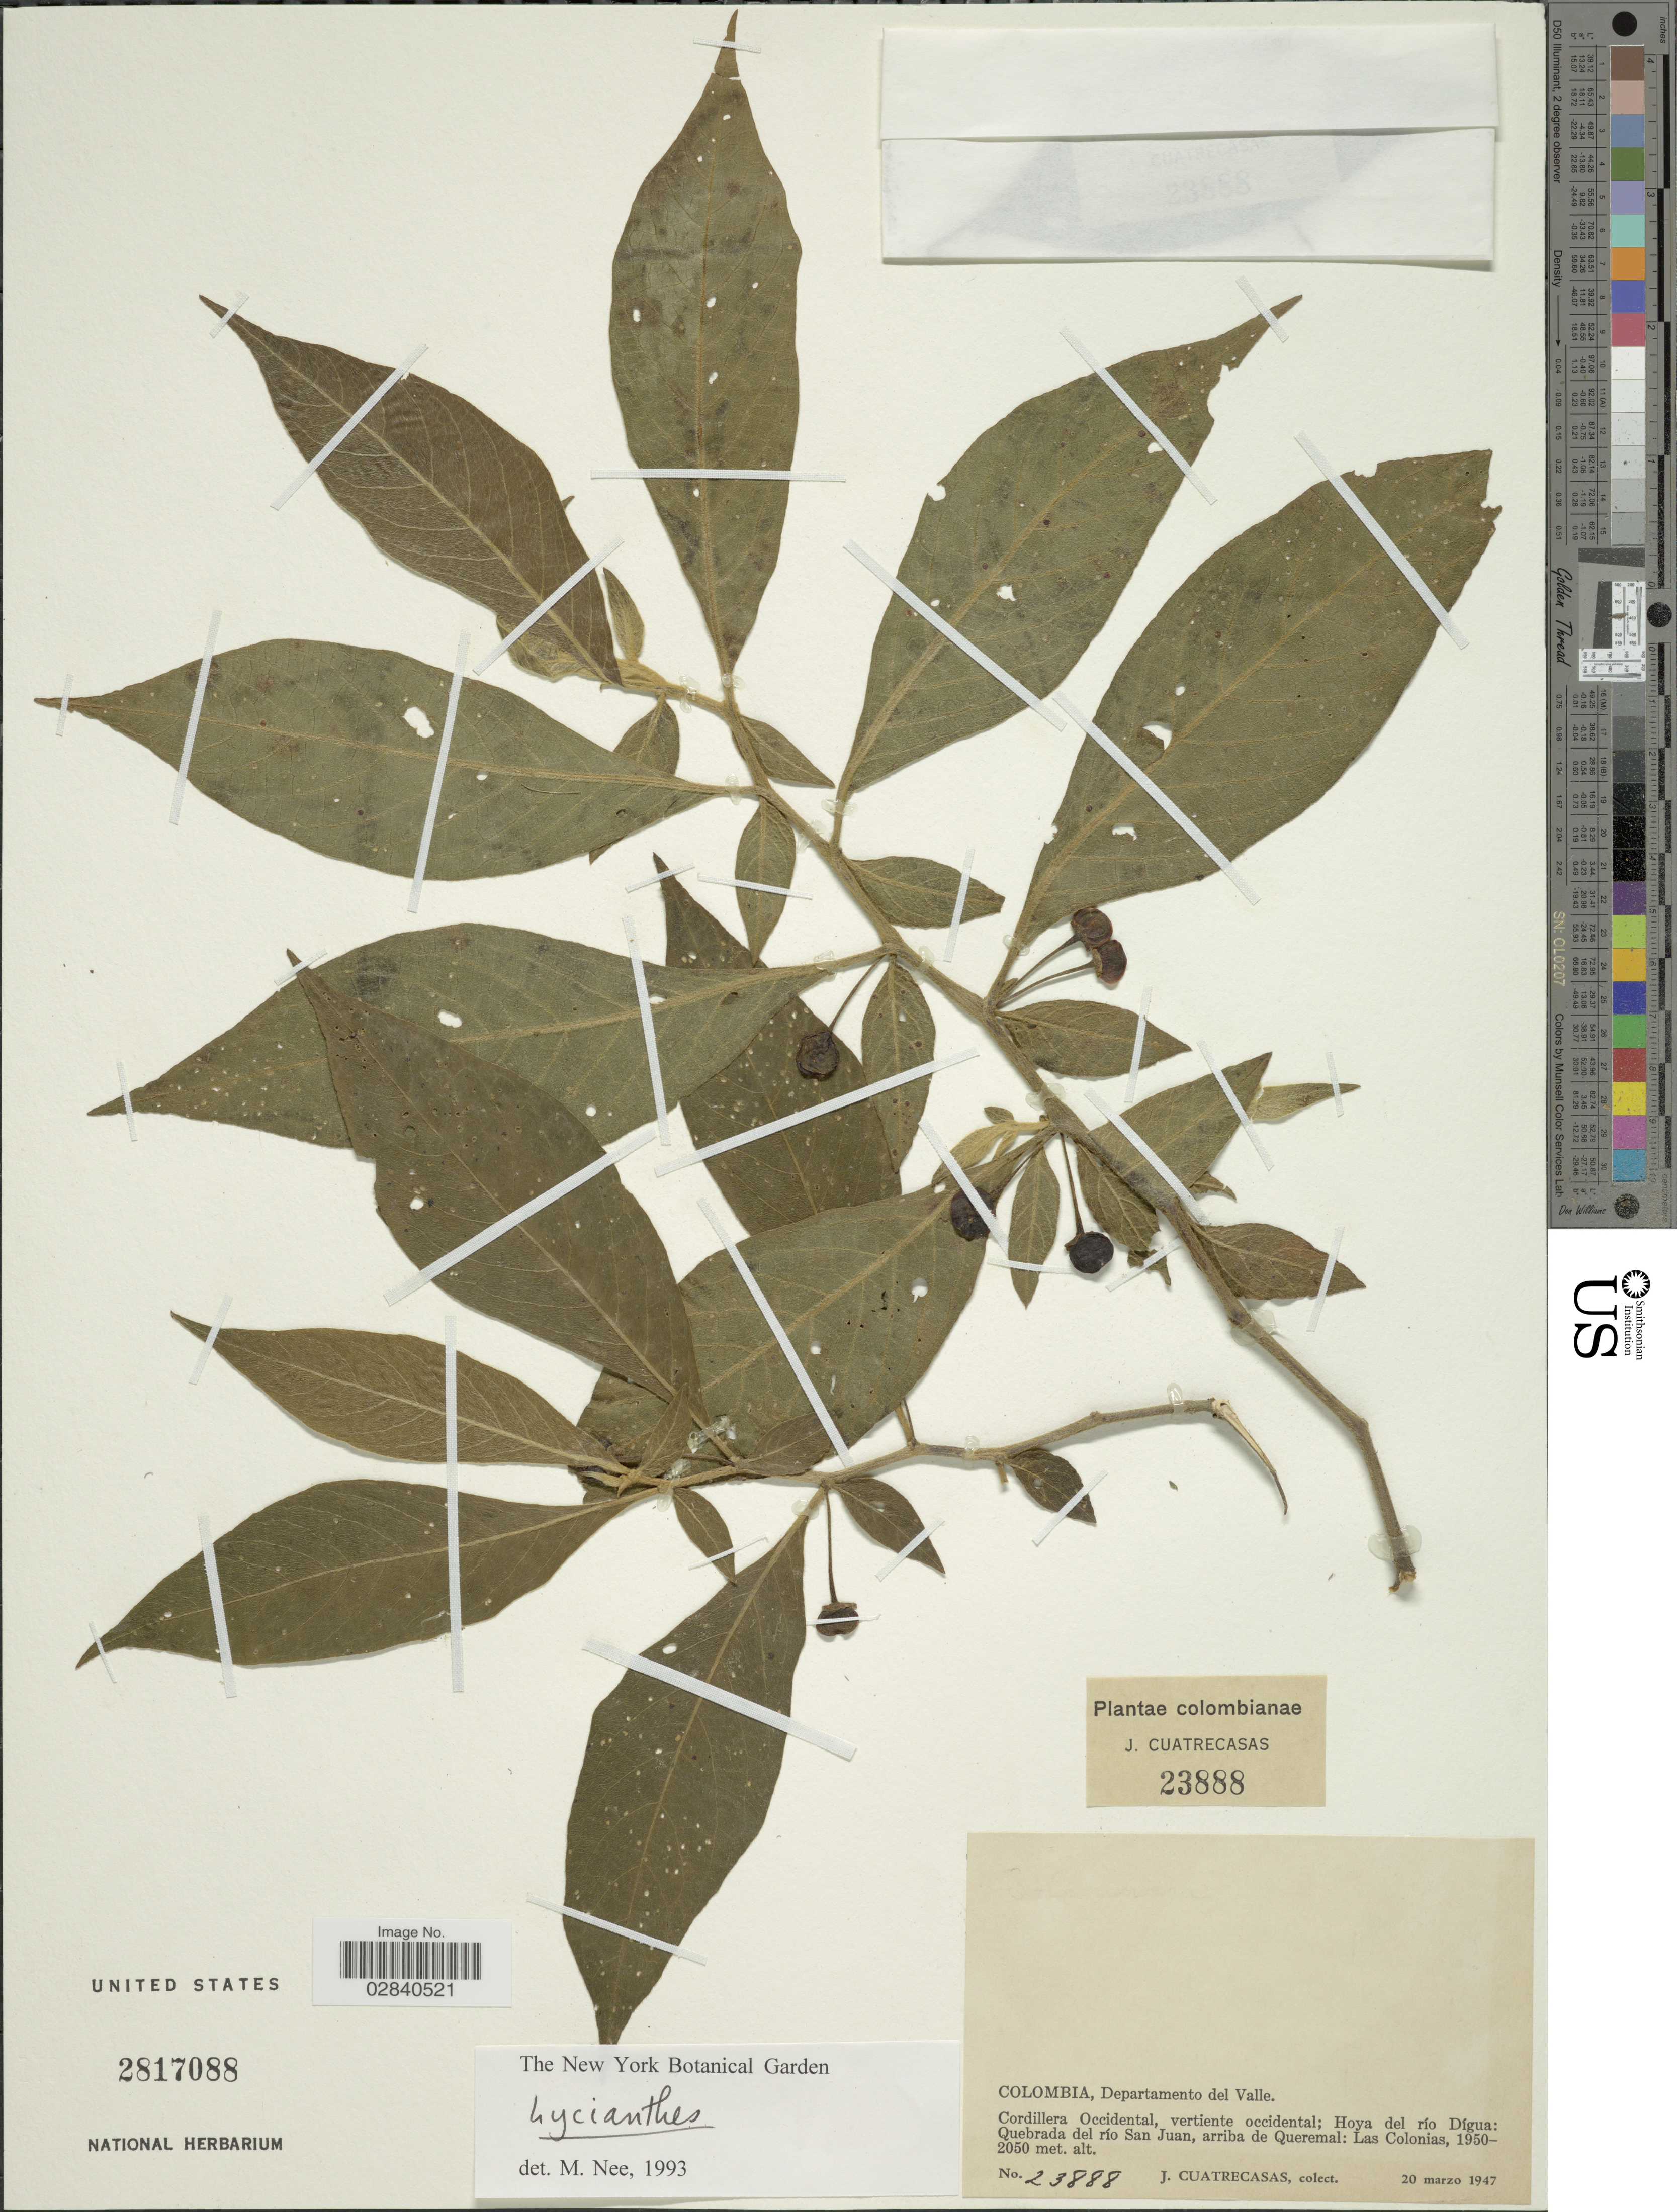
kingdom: Plantae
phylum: Tracheophyta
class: Magnoliopsida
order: Solanales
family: Solanaceae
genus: Lycianthes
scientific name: Lycianthes sp.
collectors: J. Cuatrecasas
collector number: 23888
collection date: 1947-03-20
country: Colombia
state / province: Valle del Cauca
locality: Departamento del Valle, Cordillera Occidental, vertiente occidental; Hoya de río Dígua: Quebrada del río San Juan, arriba de Queremal: Las Colonias.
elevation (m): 1950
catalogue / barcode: US 2817088